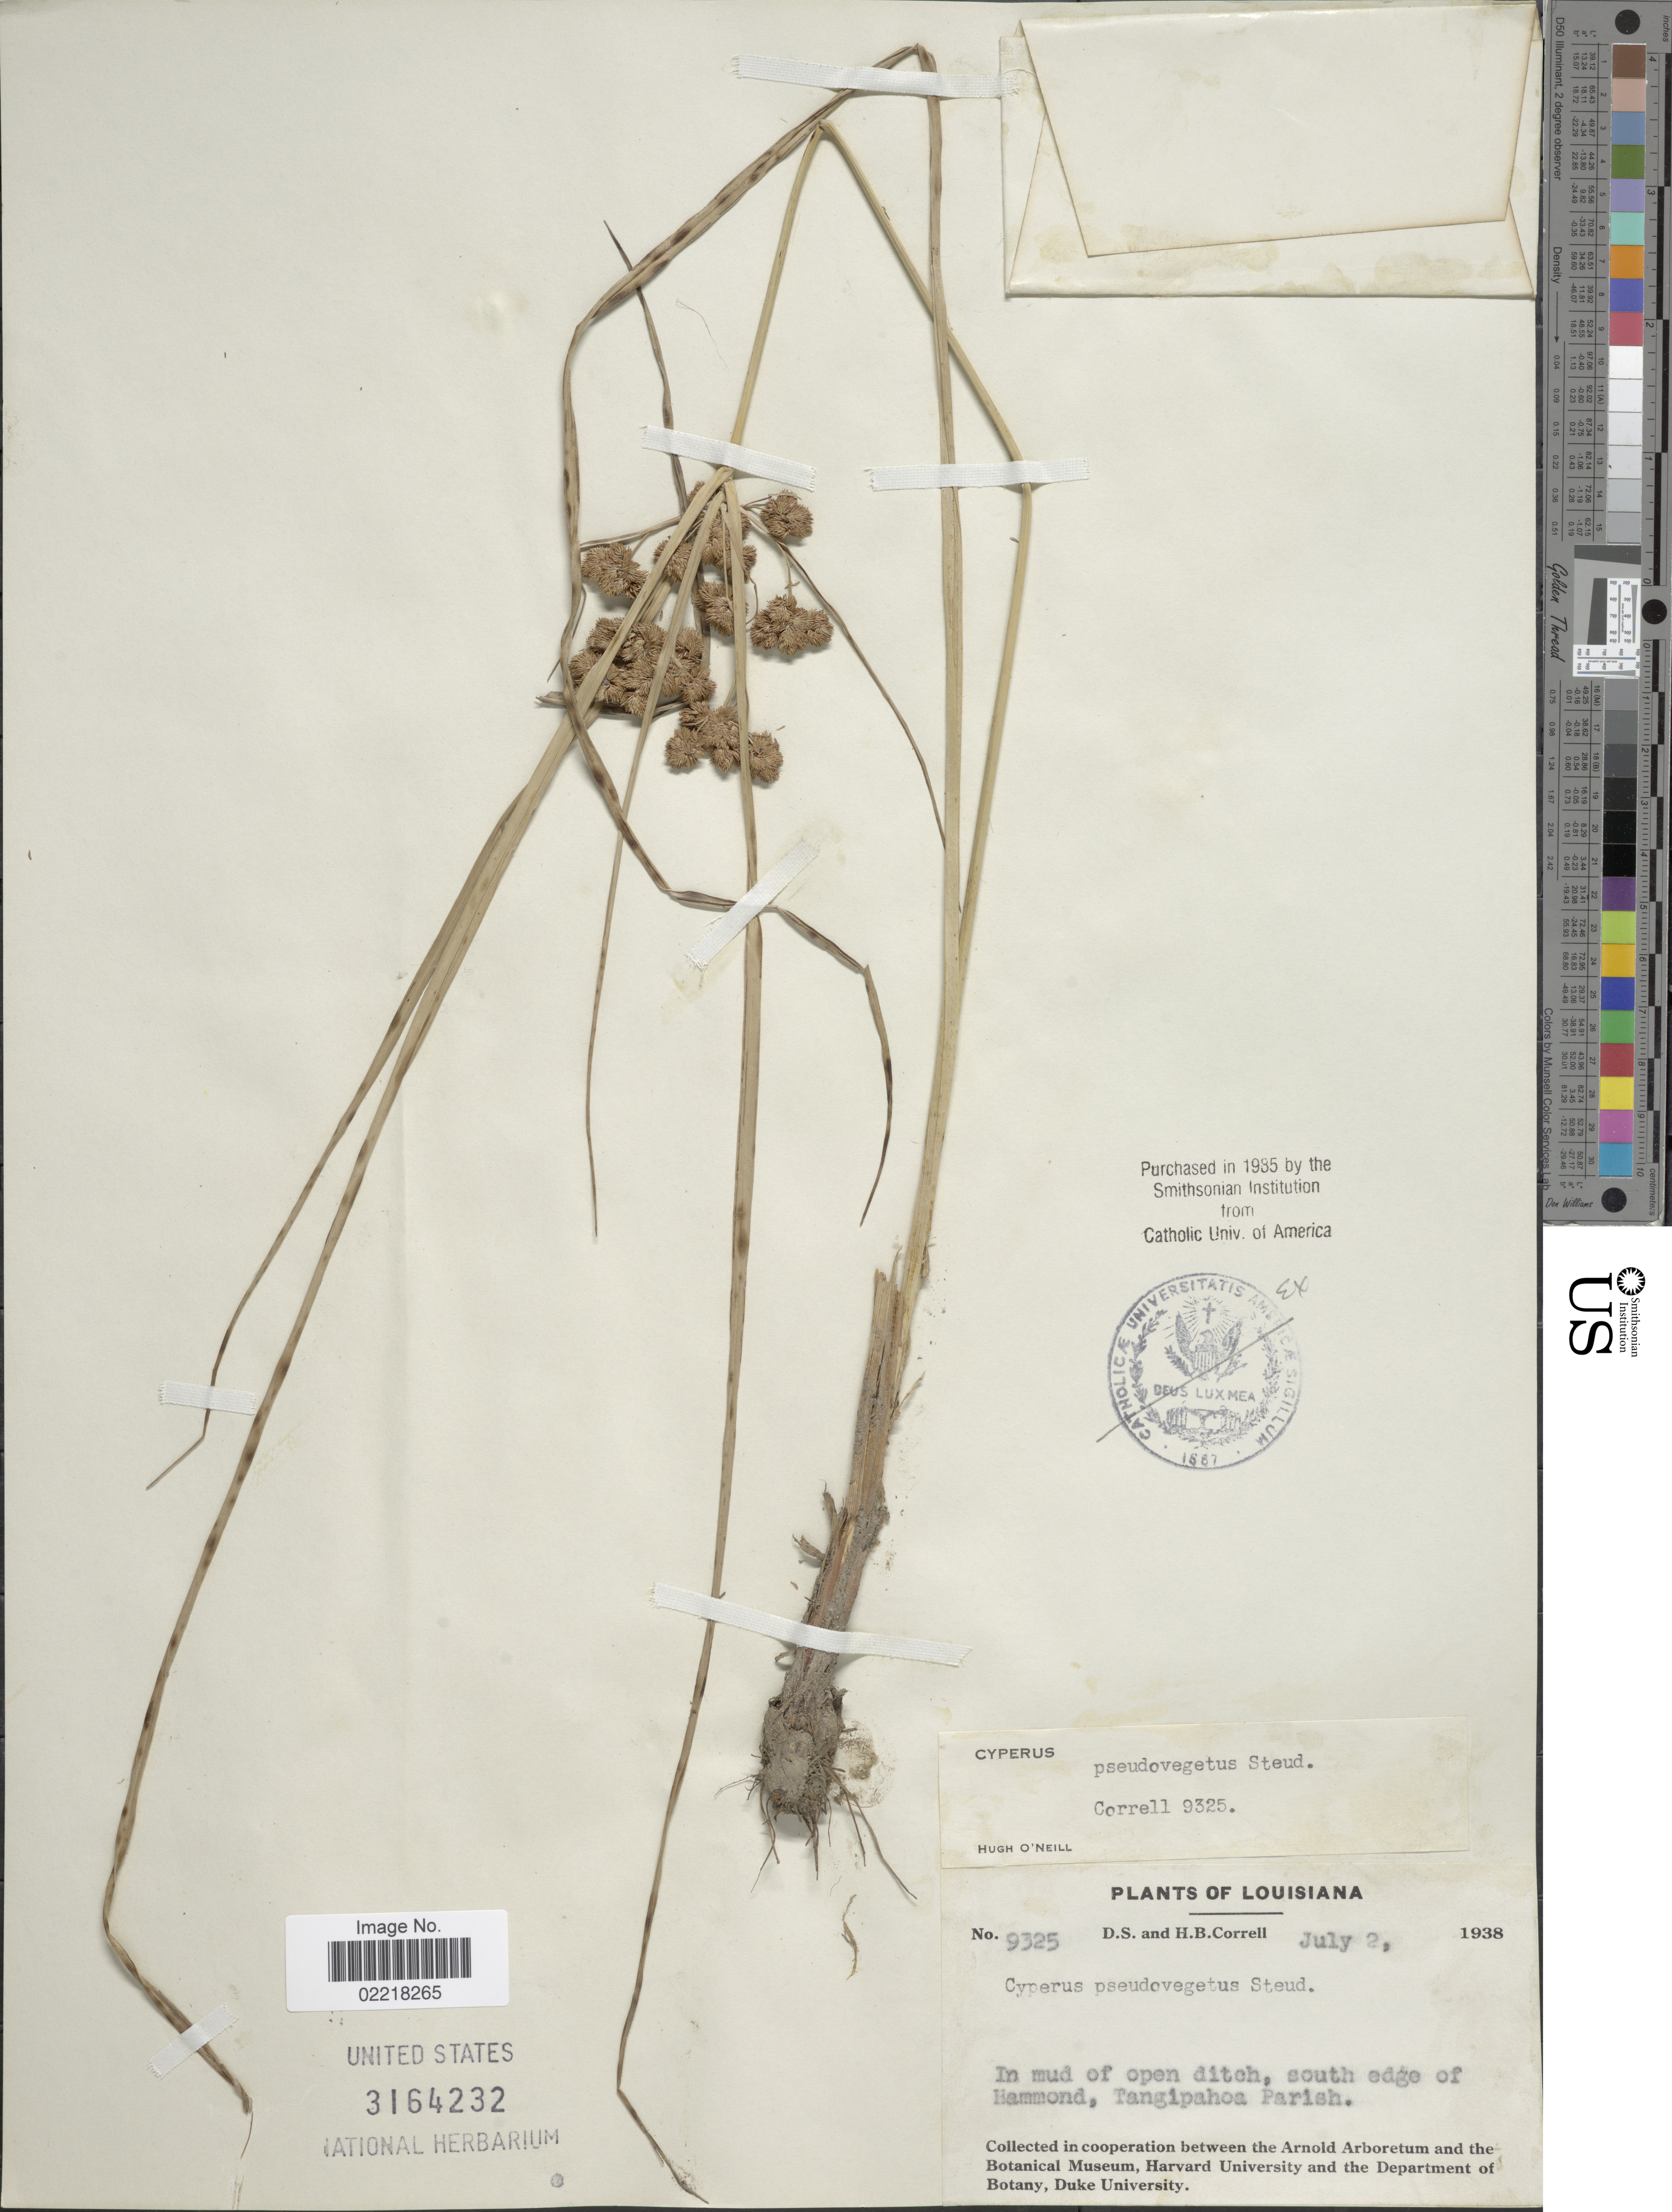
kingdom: Plantae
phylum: Tracheophyta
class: Liliopsida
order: Poales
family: Cyperaceae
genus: Cyperus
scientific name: Cyperus pseudovegetus Steud.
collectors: D. S. Correll & H. Correll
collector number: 9325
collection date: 1938-07-02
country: United States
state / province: Louisiana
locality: South edge of Hammond, Tangipahoa Parish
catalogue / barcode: US 3164232